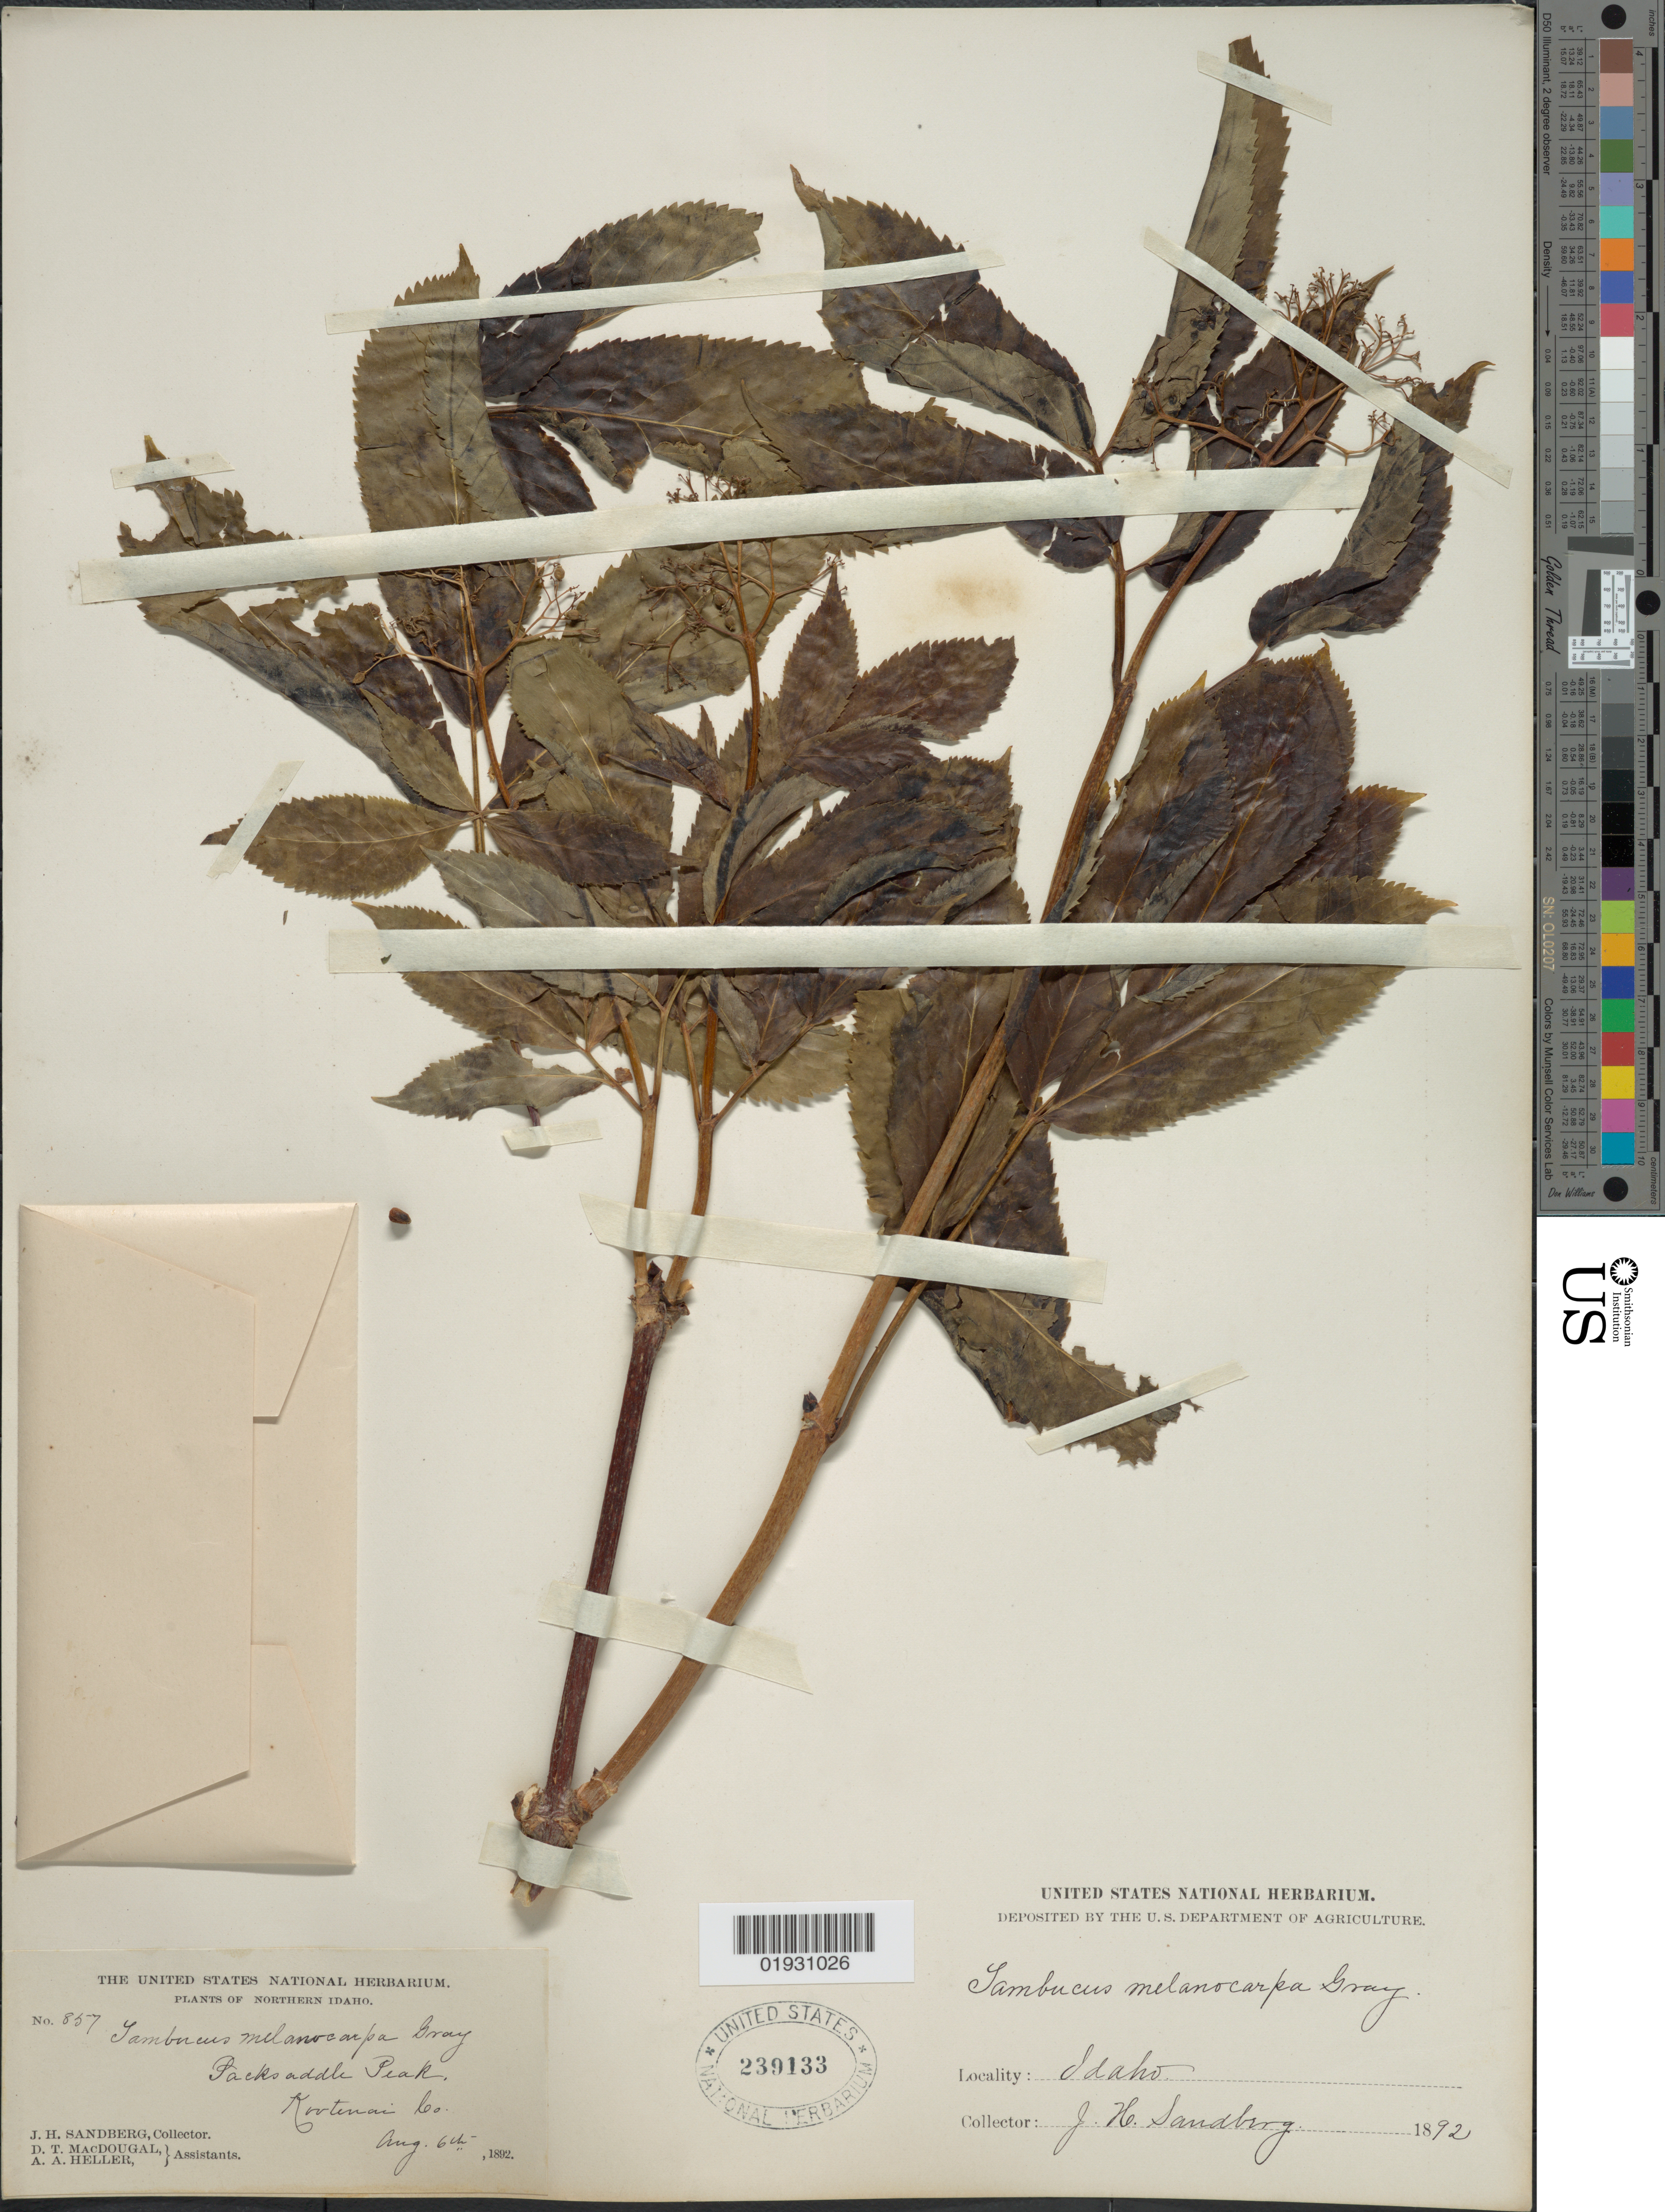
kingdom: Plantae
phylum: Tracheophyta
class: Magnoliopsida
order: Dipsacales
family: Viburnaceae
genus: Sambucus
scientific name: Sambucus melanocarpa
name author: A. Gray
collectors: J. H. Sandberg, D. T. MacDougal & A. A. Heller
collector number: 857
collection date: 1892-08-06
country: United States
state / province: Idaho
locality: Northern Idaho. Packsaddle Peak. Kootenai Co.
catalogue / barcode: US 239133